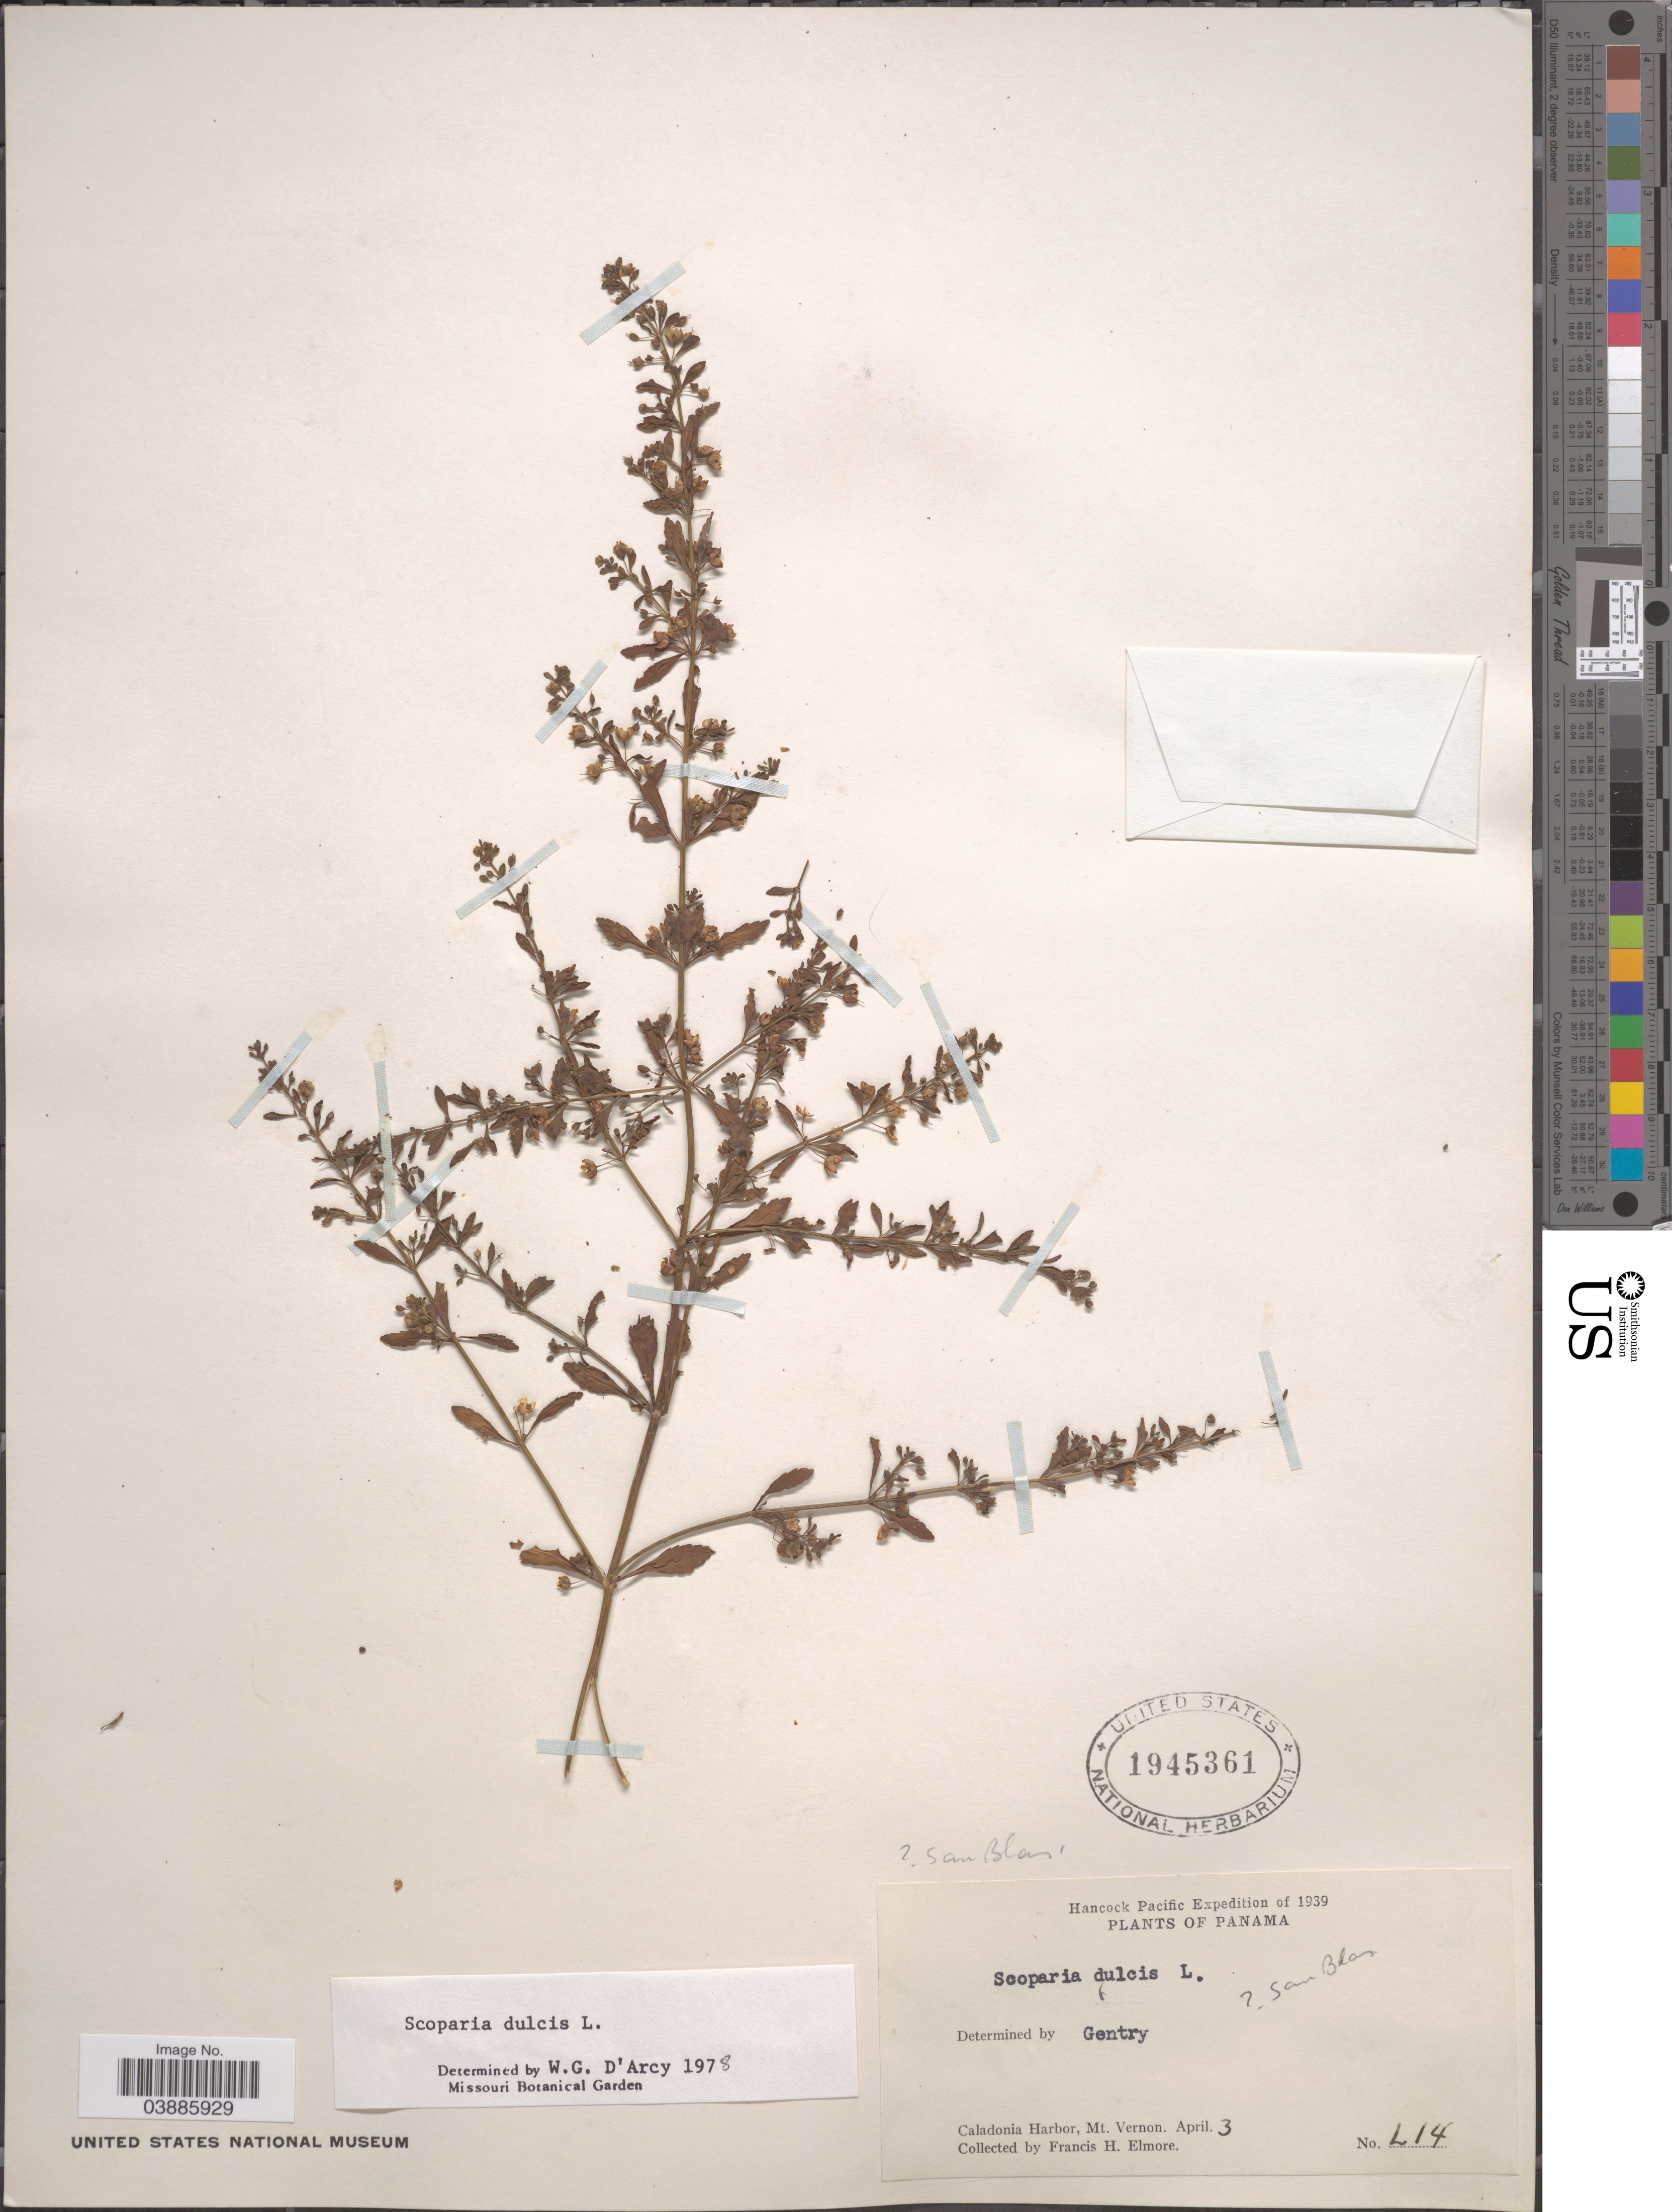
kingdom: Plantae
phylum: Tracheophyta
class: Magnoliopsida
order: Lamiales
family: Plantaginaceae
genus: Scoparia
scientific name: Scoparia dulcis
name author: L.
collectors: F. H. Elmore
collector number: L14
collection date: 1939-04-03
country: Panama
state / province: Kuna Yala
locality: San Blas. Caladonia Harbor, Mt. Vernon.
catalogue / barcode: US 1945361